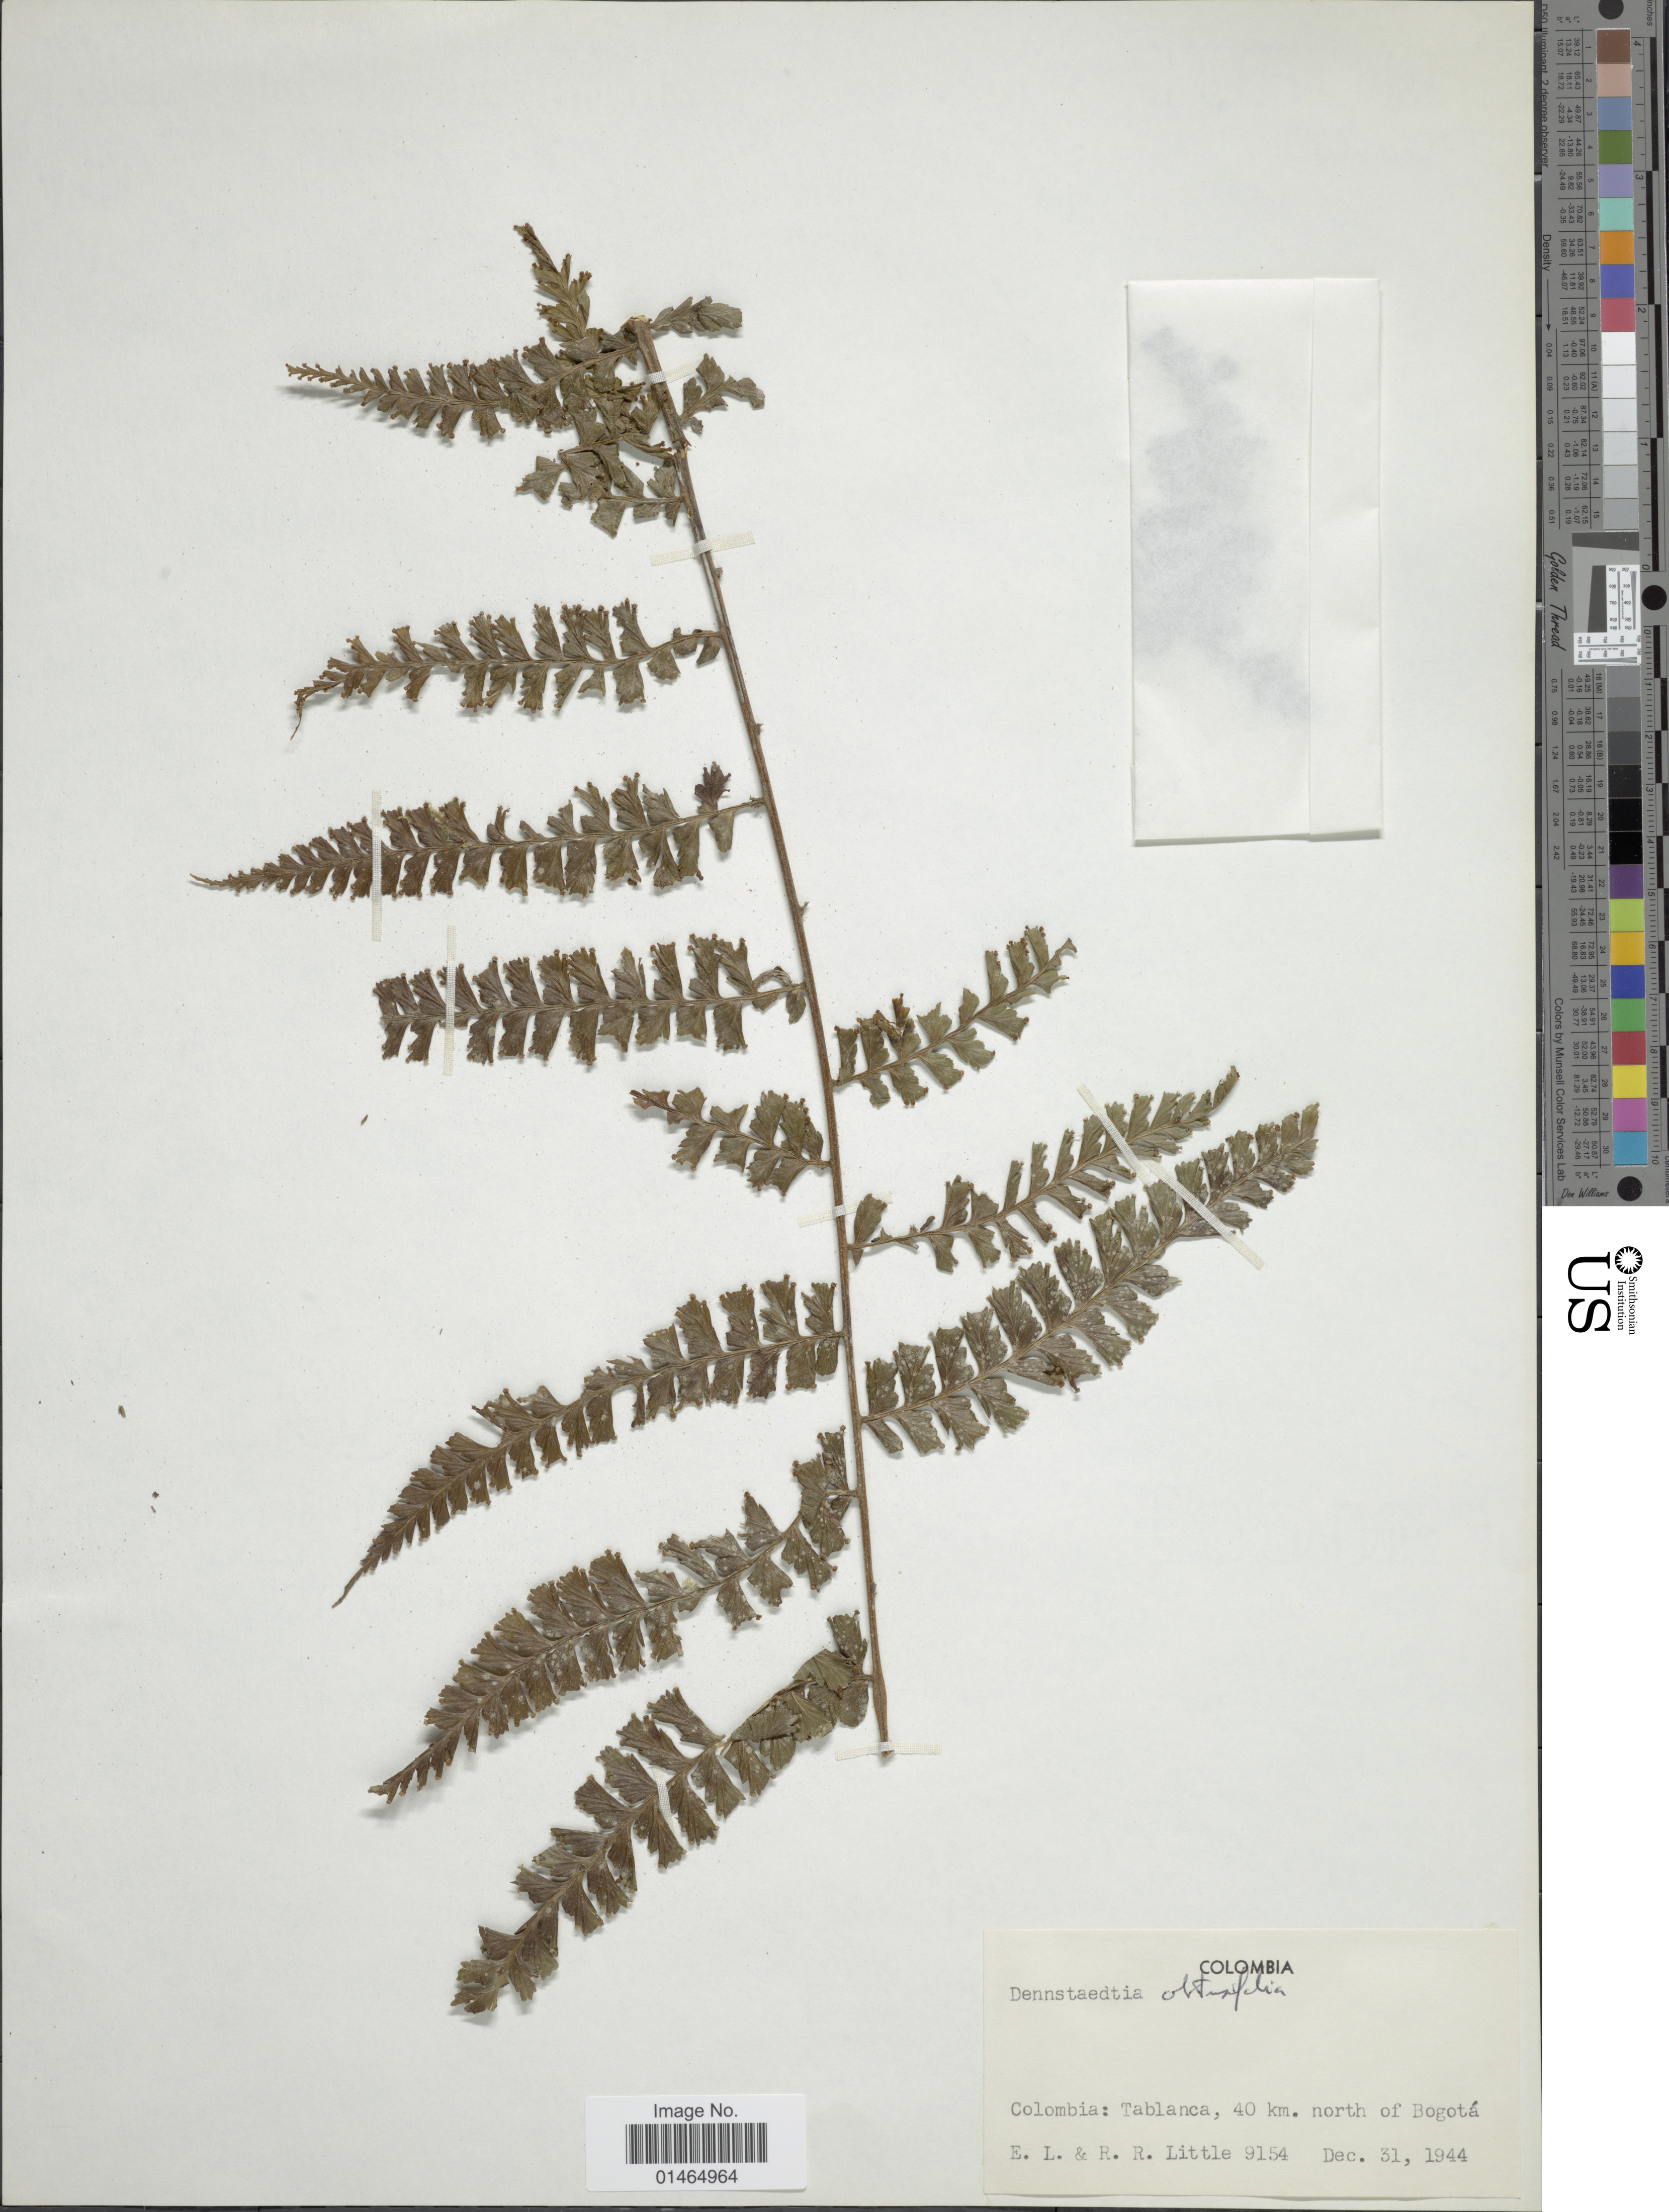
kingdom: Plantae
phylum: Tracheophyta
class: Polypodiopsida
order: Polypodiales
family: Dennstaedtiaceae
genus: Dennstaedtia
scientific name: Dennstaedtia producta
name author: Mett.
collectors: E. L. Little & R. R. Little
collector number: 9154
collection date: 1944-12-31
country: Colombia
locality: Tablanca, 40 km. north of Bogotá